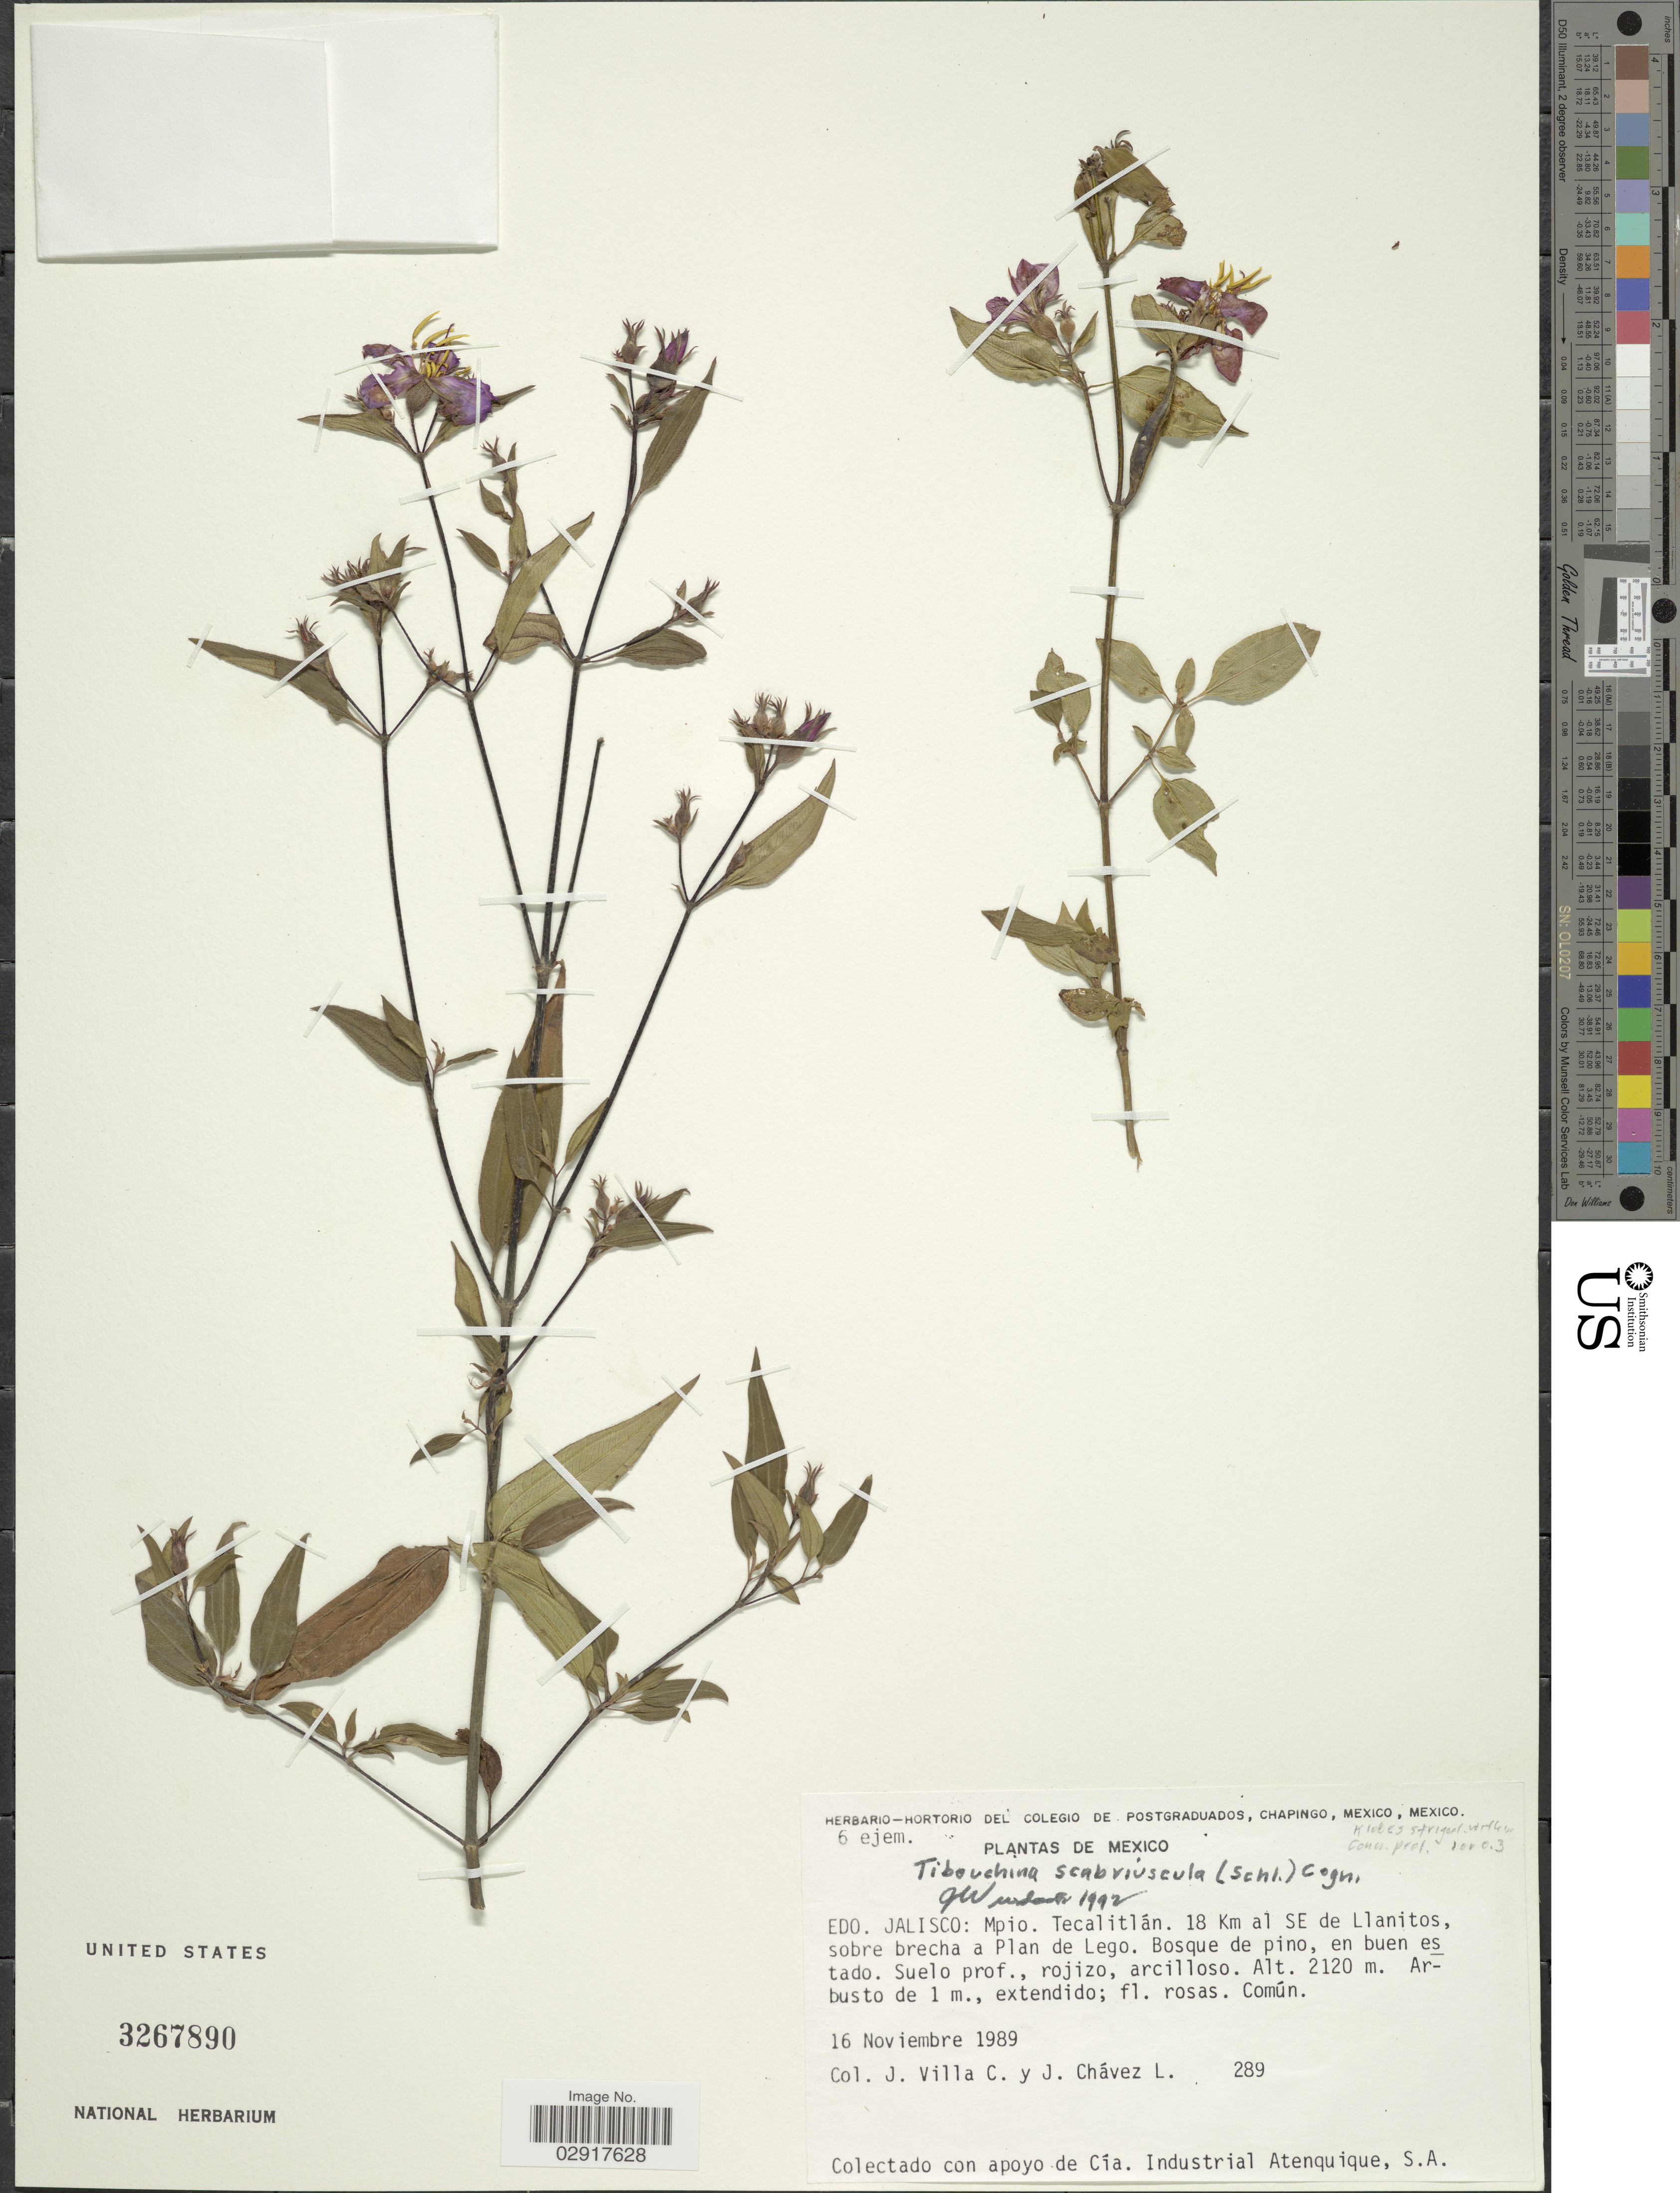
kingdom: Plantae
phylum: Tracheophyta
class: Magnoliopsida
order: Myrtales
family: Melastomataceae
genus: Chaetogastra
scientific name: Chaetogastra scabriuscula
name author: (Schltdl.) P.J.F. Guim. & Michelang.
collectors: J. Villa C. & J. Chavez L.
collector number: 289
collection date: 1989-11-16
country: Mexico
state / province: Jalisco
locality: Mpio. Tecalitlán. 18 Km al SE de Llanitos, sobre brecha a Plan de Lego.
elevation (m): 2120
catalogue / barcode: US 3267890